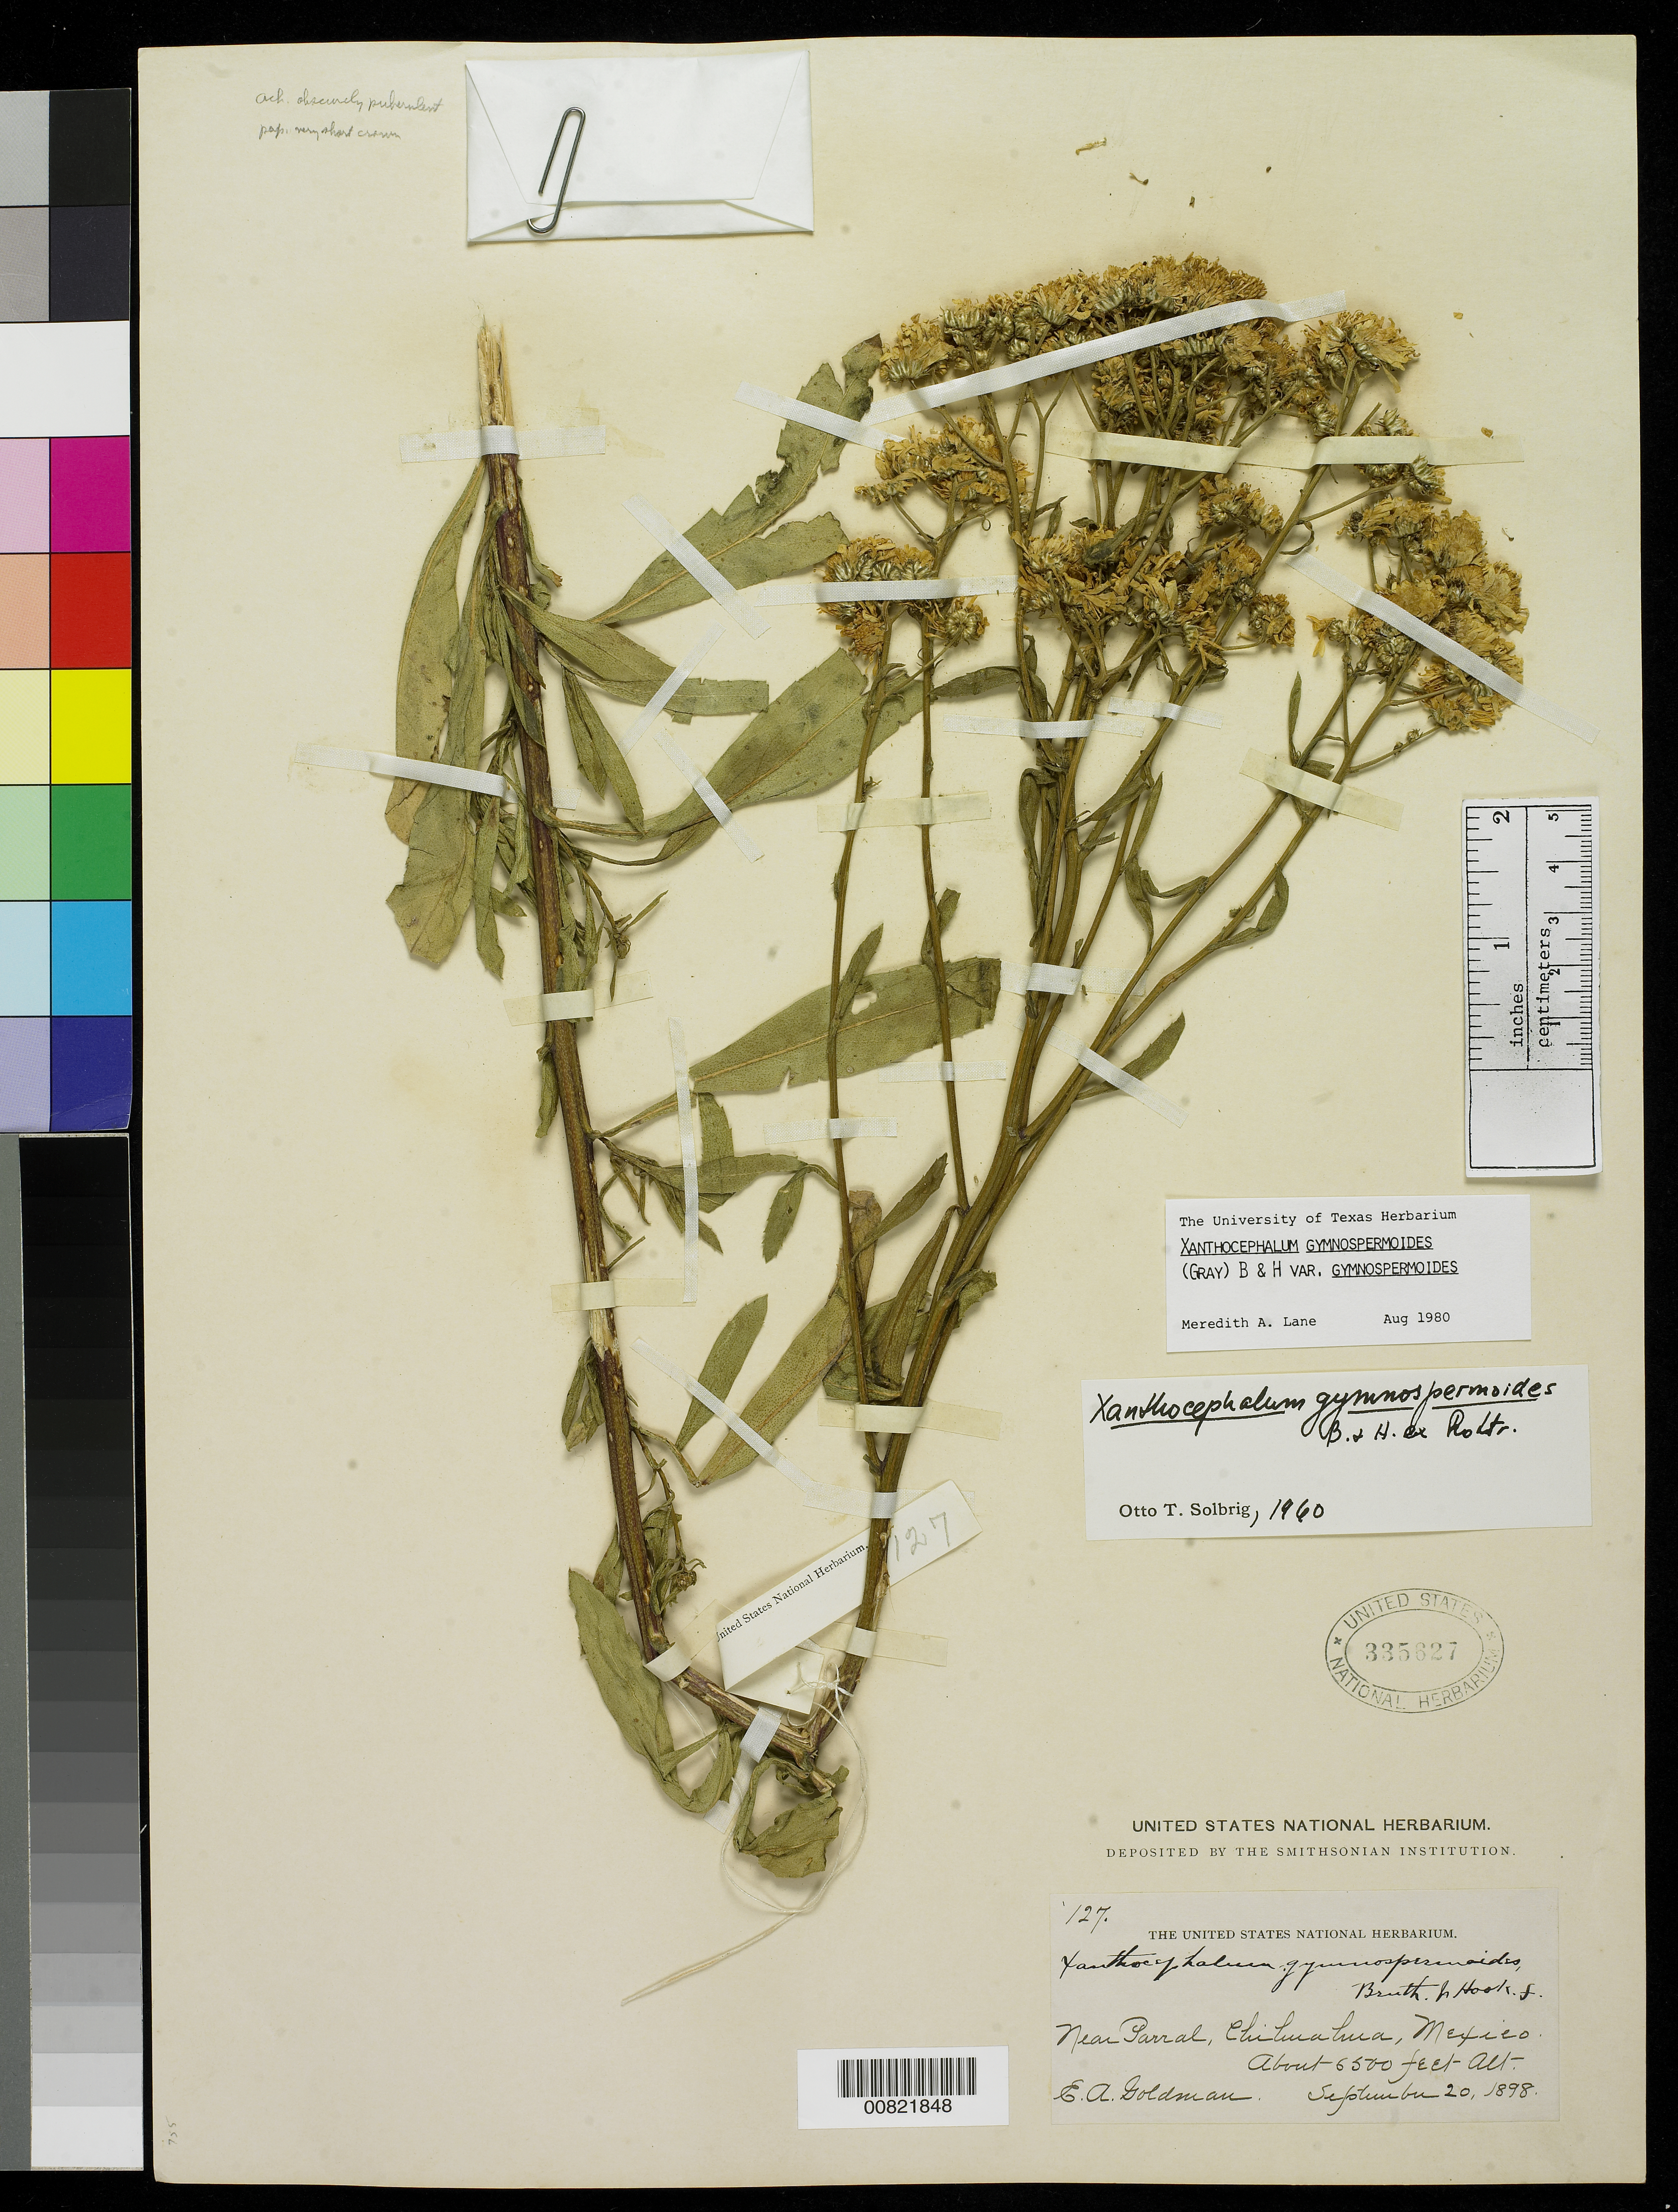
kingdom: Plantae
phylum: Tracheophyta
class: Magnoliopsida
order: Asterales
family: Asteraceae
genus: Xanthocephalum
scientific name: Xanthocephalum gymnospermoides var. gymnospermoides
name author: (A. Gray) Benth. & Hook. f.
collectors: E. A. Goldman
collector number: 127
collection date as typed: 20 Sep 1898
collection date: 1898-09-20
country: Mexico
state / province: Chihuahua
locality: Near Parral, Chihuahua.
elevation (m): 1981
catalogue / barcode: US 335627